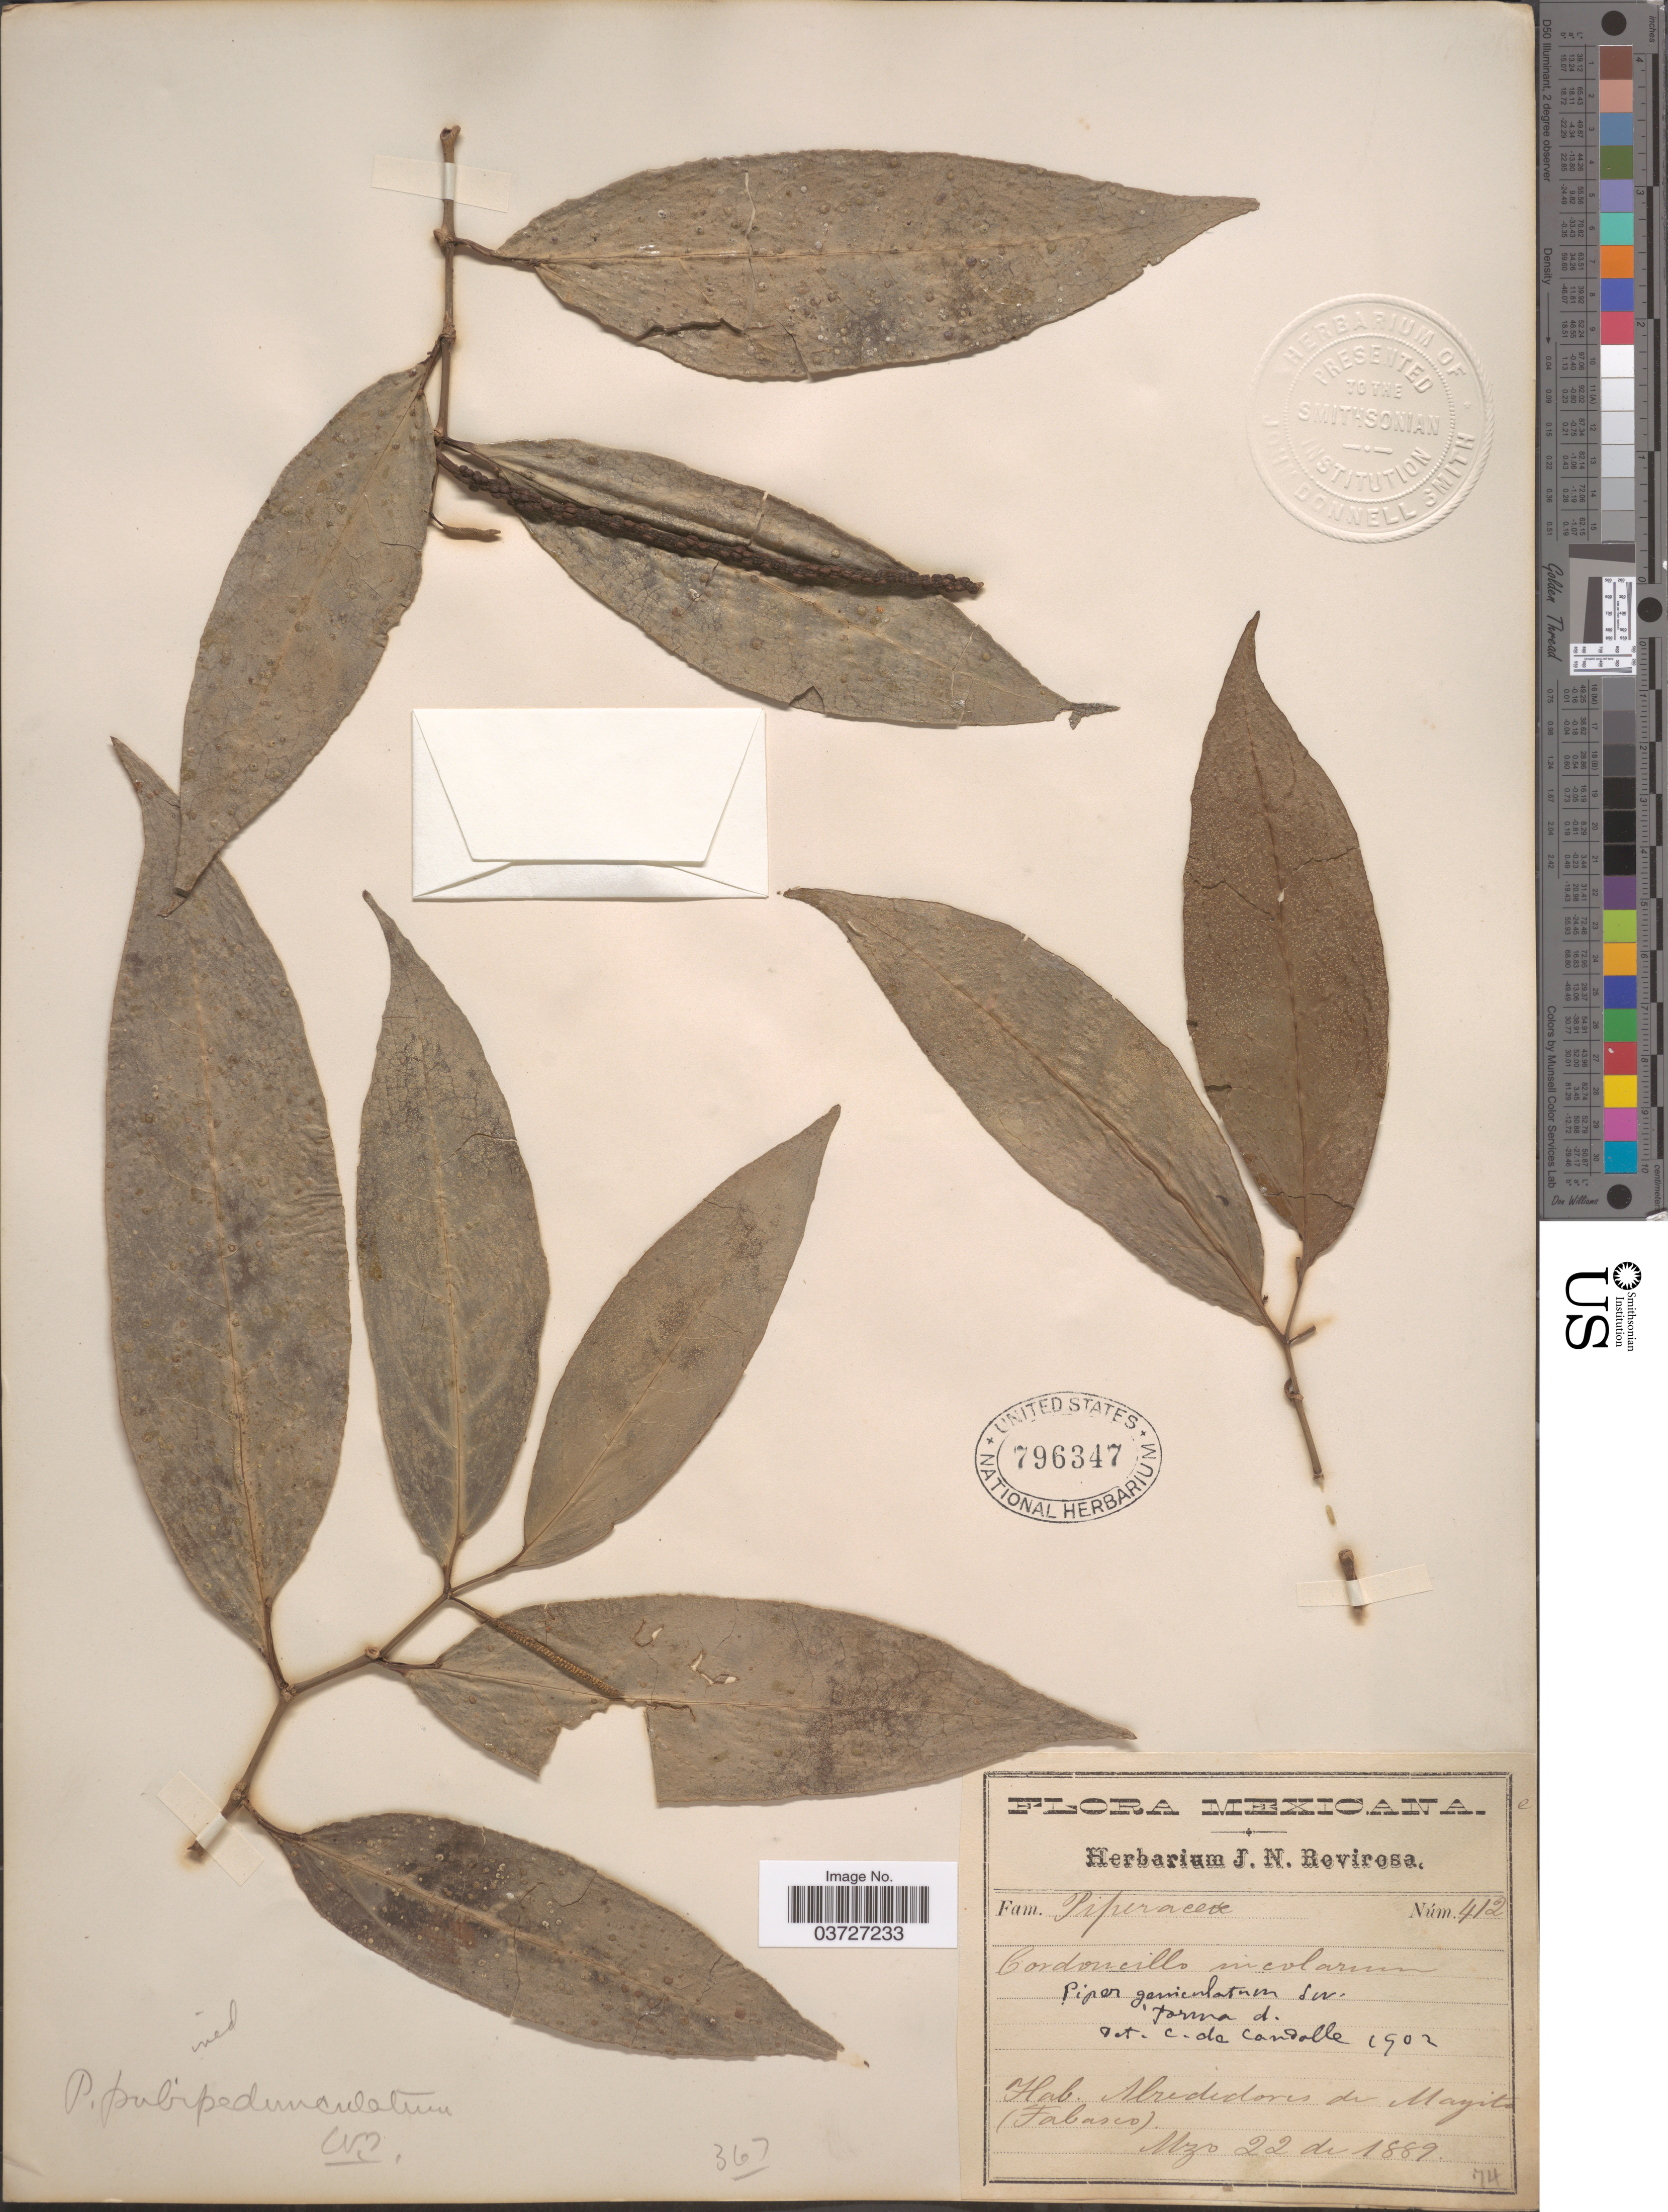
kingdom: Plantae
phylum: Tracheophyta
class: Magnoliopsida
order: Piperales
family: Piperaceae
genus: Piper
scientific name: Piper sp.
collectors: J. N. Rovirosa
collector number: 412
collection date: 1889-03-22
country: Mexico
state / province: Tabasco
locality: Alrededores de Mayito (Tabasco).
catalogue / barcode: US 796347